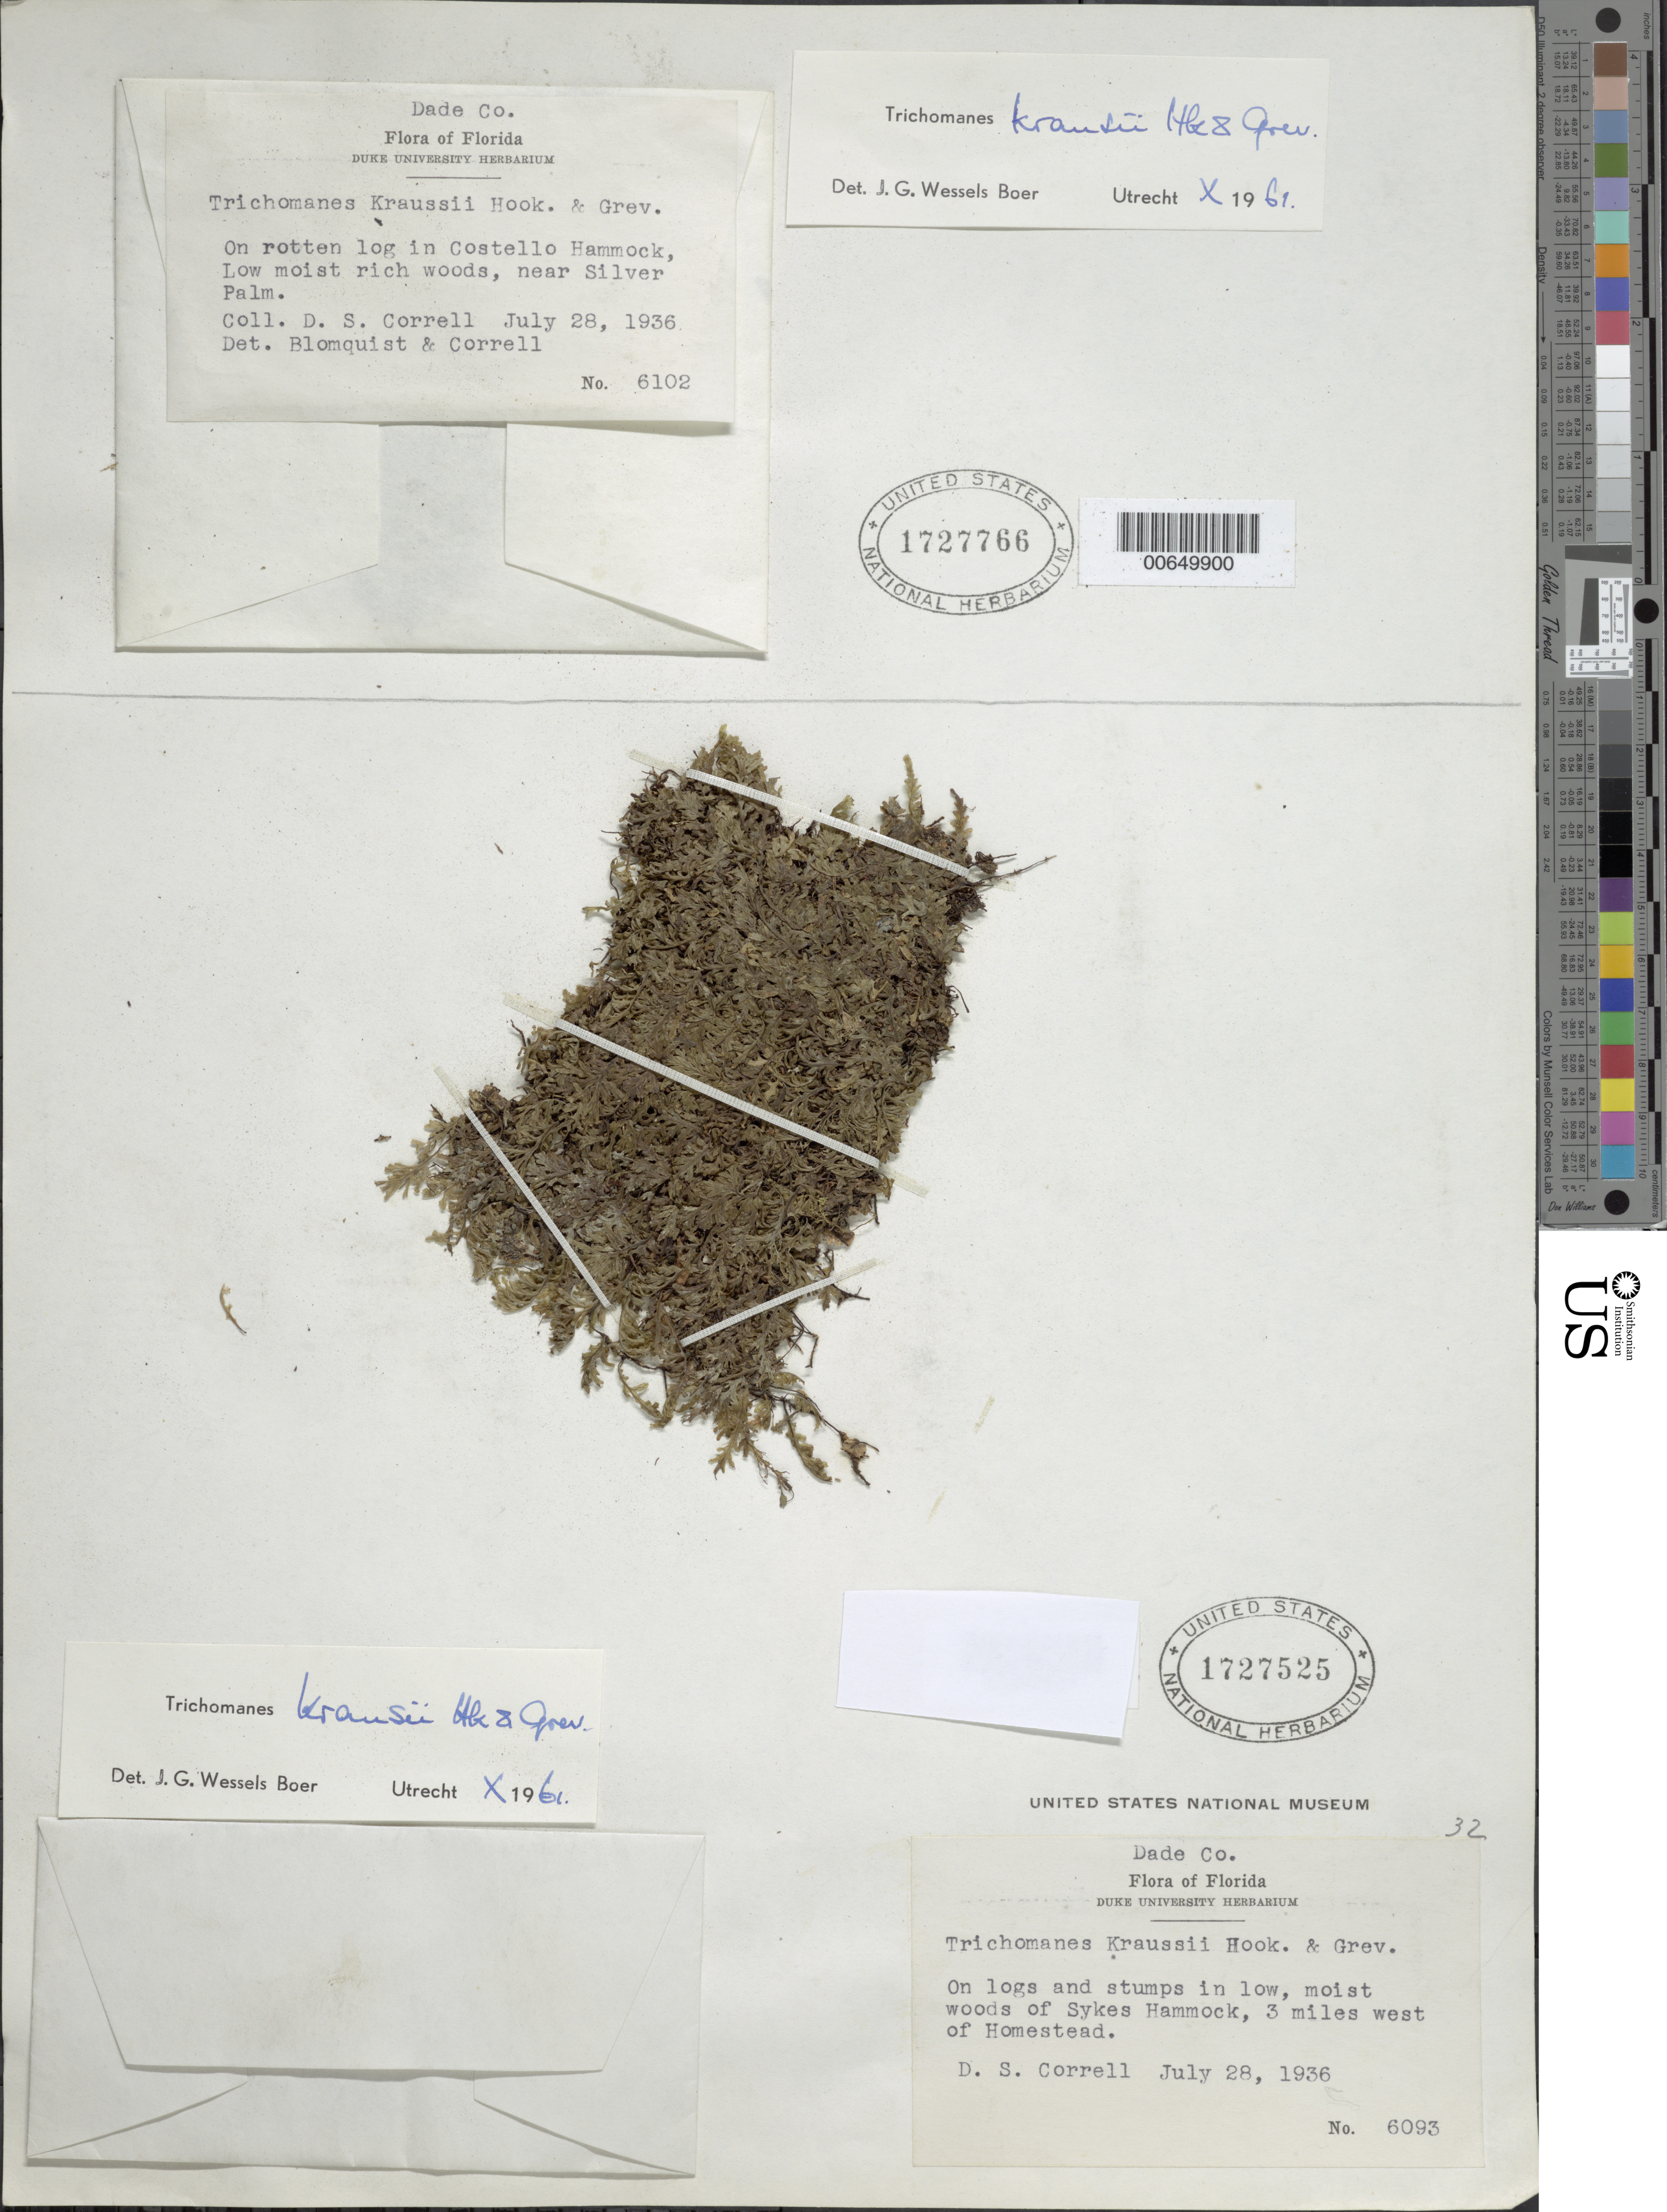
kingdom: Plantae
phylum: Tracheophyta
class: Polypodiopsida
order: Hymenophyllales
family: Hymenophyllaceae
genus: Didymoglossum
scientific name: Didymoglossum kraussii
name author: (Hook. & Grev.) C. Presl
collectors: D. S. Correll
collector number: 6012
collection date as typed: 28 Jul 1936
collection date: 1936-07-28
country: United States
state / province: Florida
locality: In Costellow Hammock, near Silver Palm.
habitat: On rotten logs, low moist rich woods.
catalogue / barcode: US 1727766